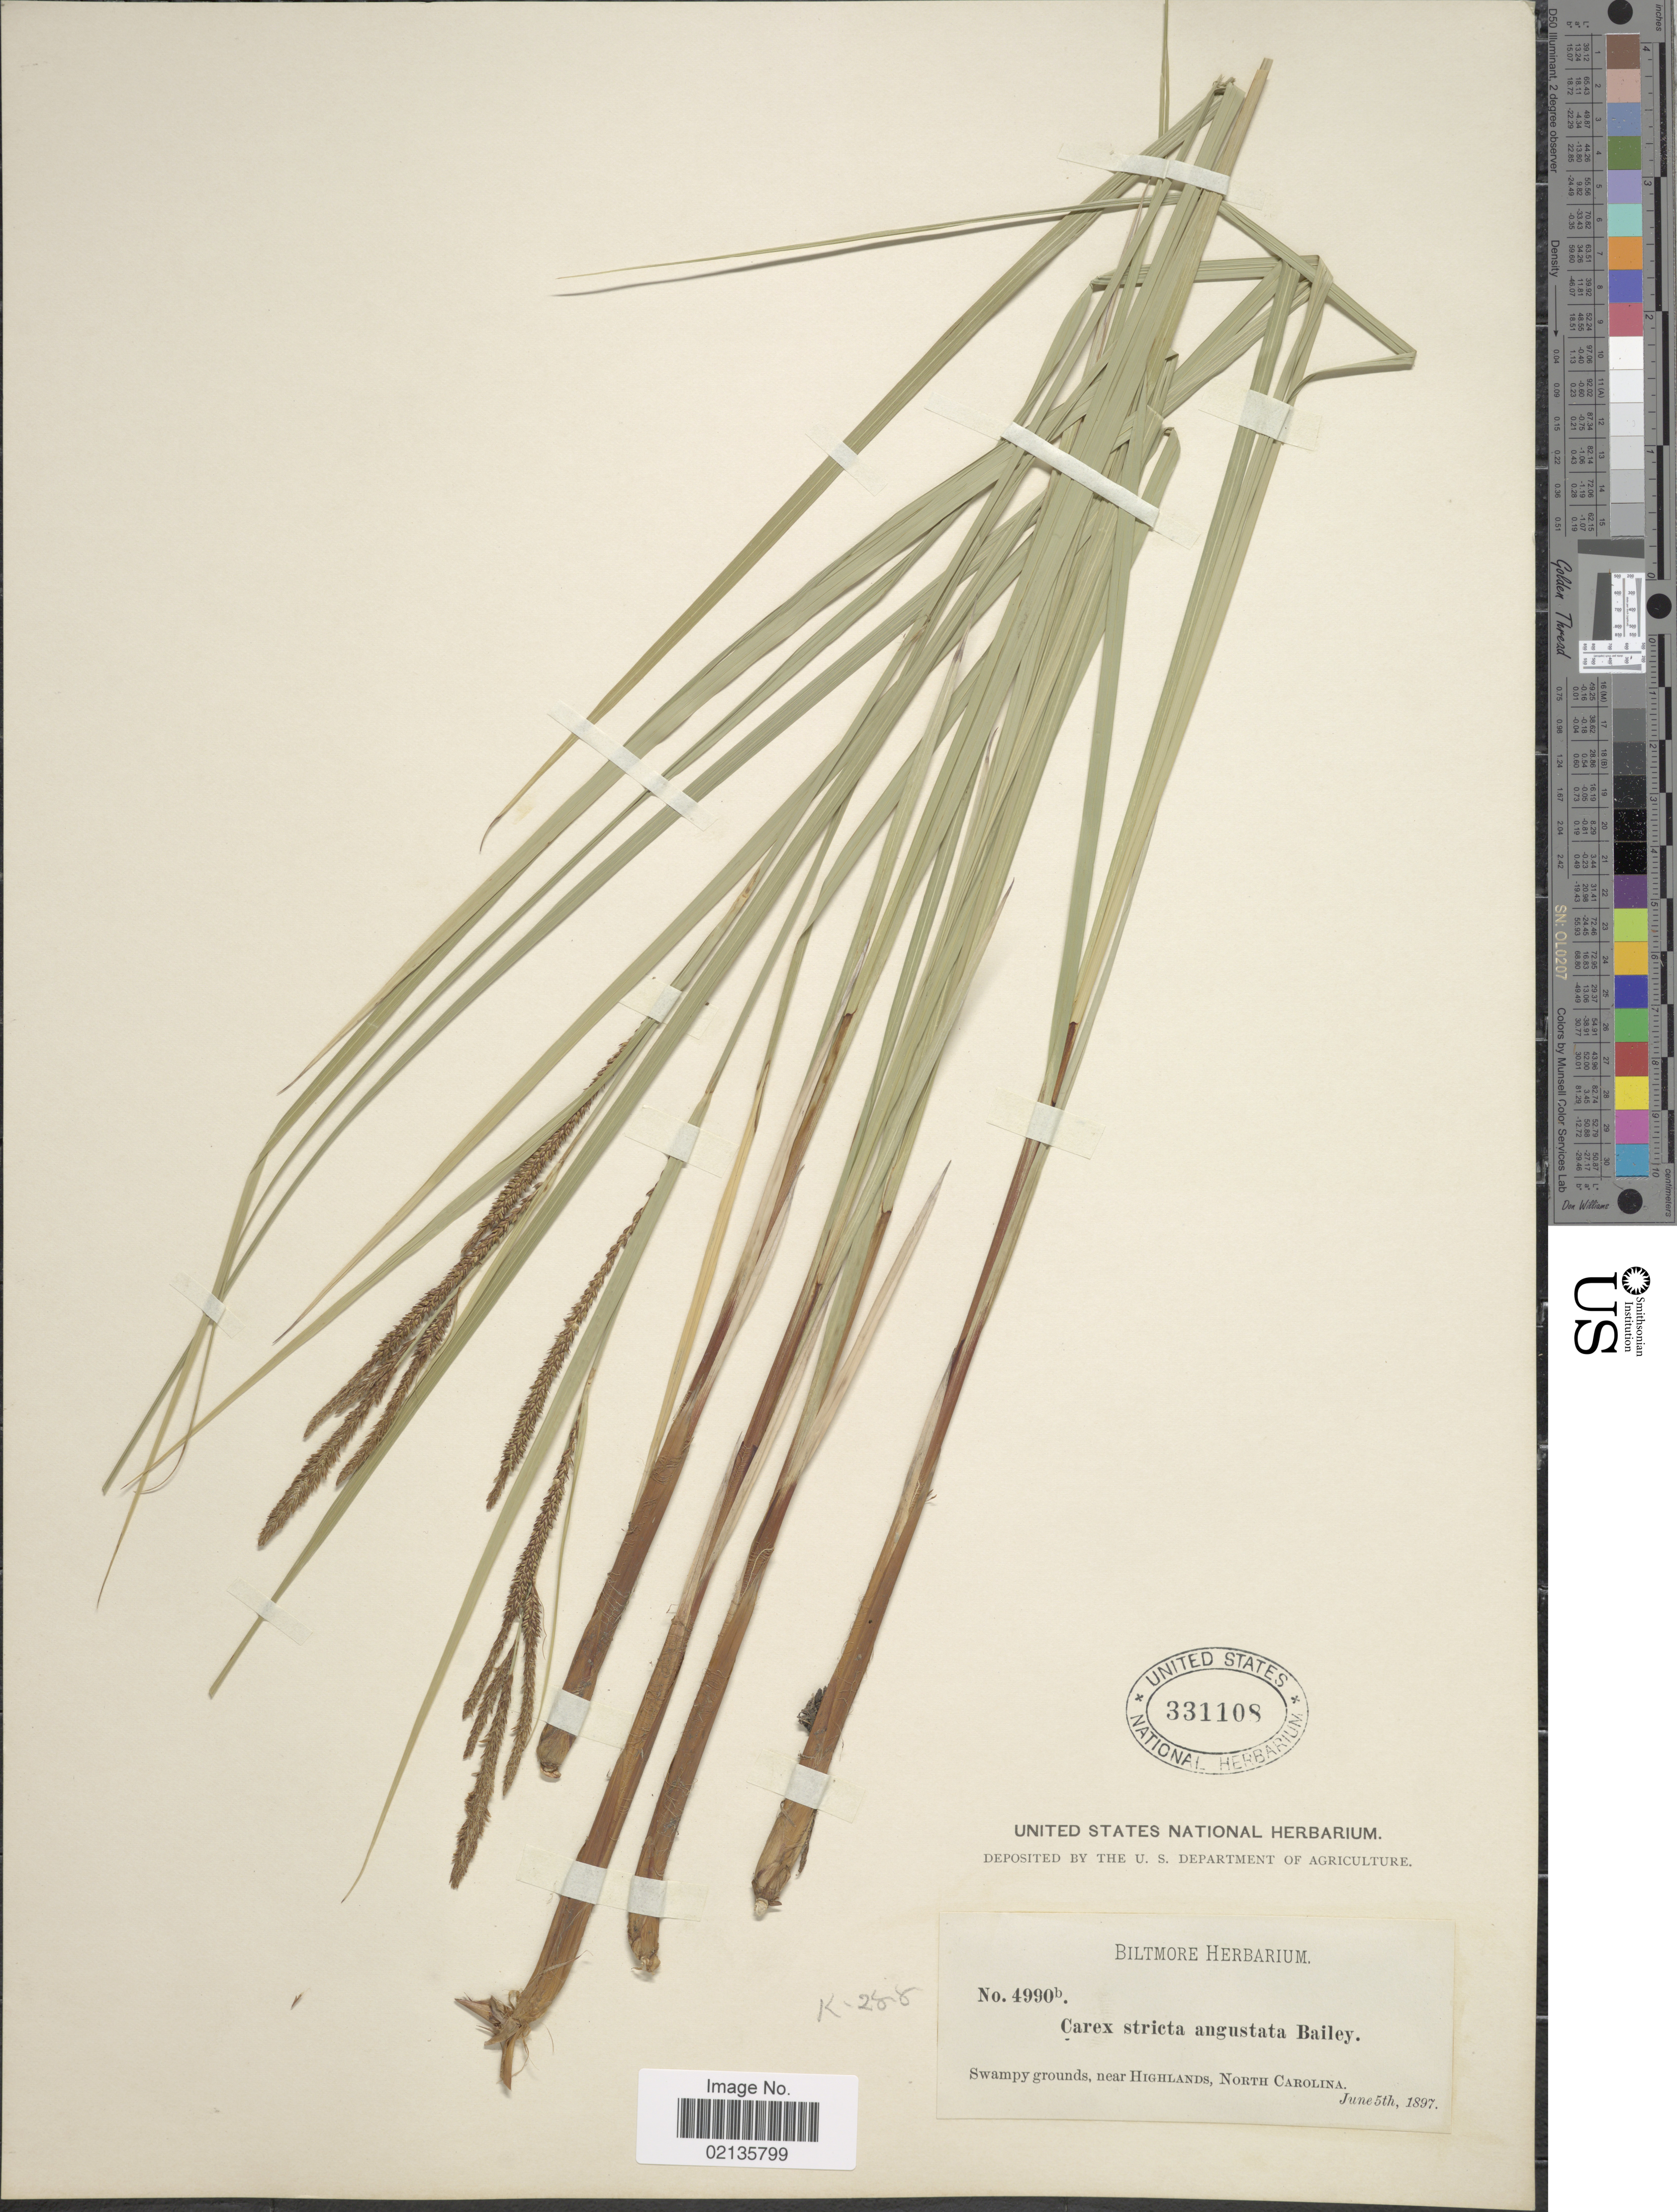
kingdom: Plantae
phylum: Tracheophyta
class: Liliopsida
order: Poales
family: Cyperaceae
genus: Carex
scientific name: Carex stricta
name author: Lam.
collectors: ex herb. Biltmore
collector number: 4990b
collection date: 1897-06-05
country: United States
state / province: North Carolina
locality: Swampy grounds, near Highlands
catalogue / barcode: US 331108